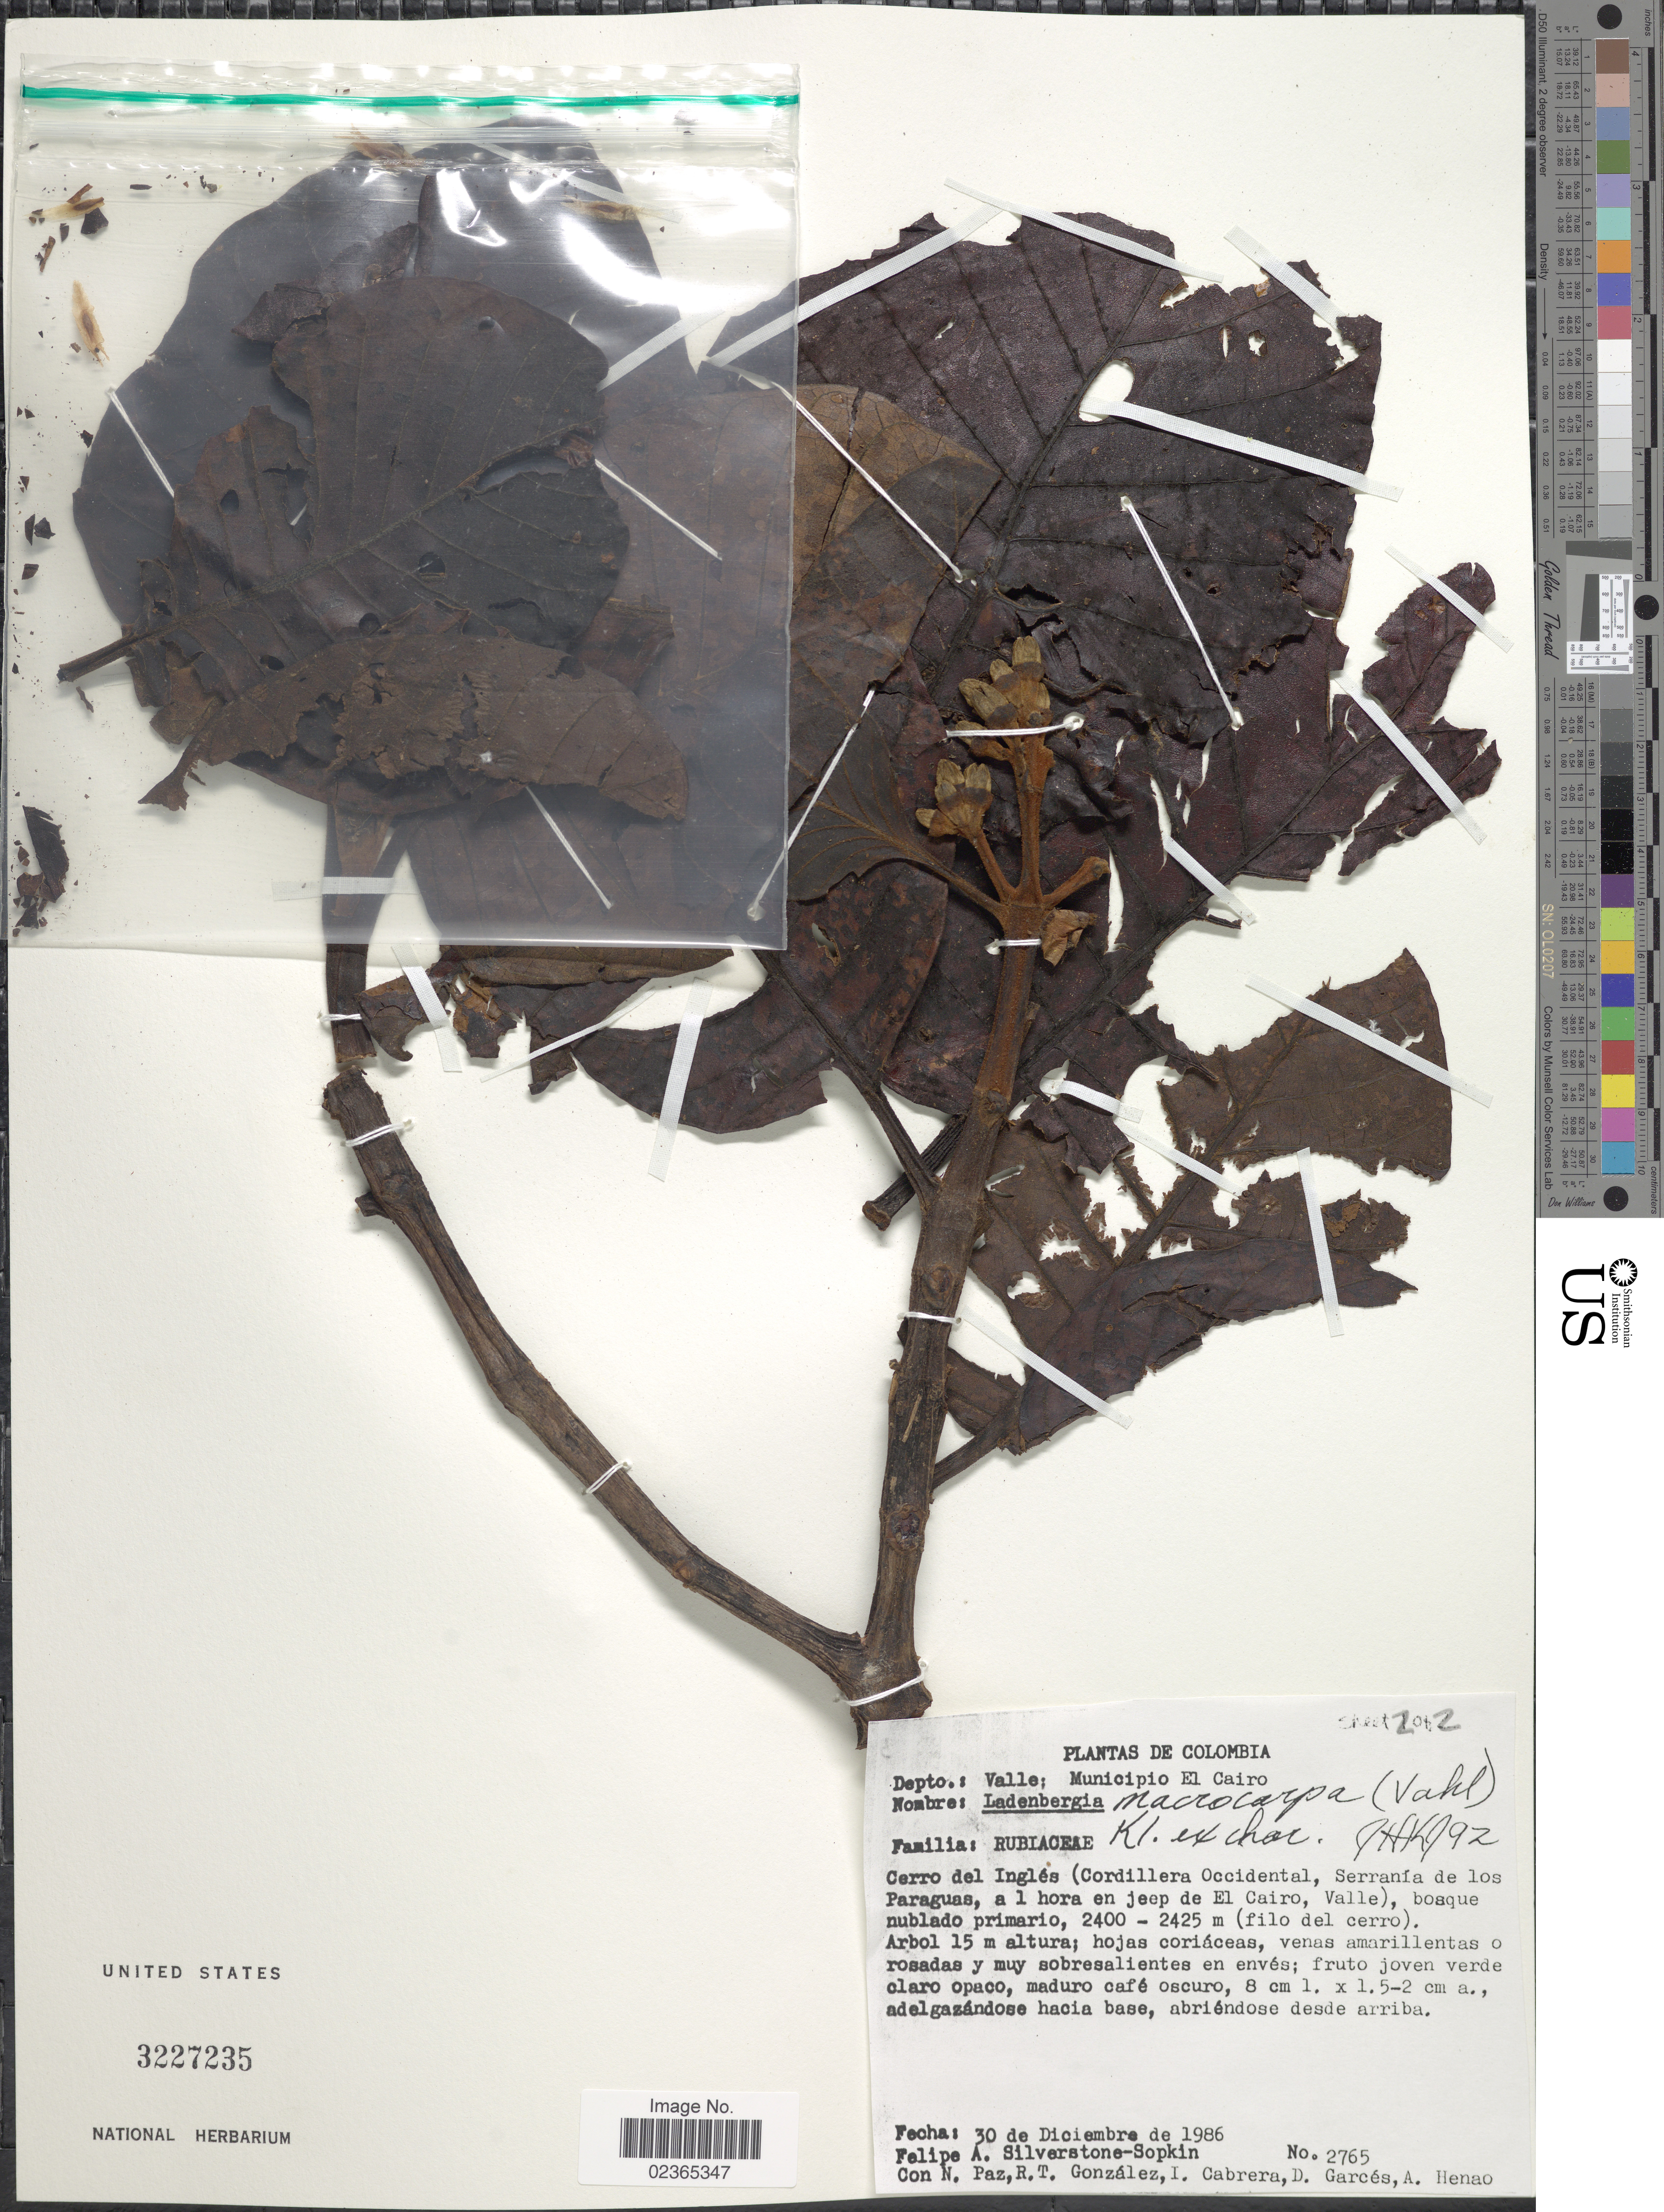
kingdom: Plantae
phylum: Tracheophyta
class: Magnoliopsida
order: Gentianales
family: Rubiaceae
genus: Ladenbergia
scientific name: Ladenbergia macrocarpa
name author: (Vahl) Klotzsch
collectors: P. A. Silverstone-Sopkin, N. Paz, R. Gonzalez, I. Cabrera & et al.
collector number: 2765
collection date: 1986-12-30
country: Colombia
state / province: Valle del Cauca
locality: Depto.: Valle; Municipio El Cairo, Cerro del Ingles (Cordillera Occidental, Serrania de los Paraguas, a 1 hora en jeep de El Cairo, Valle), bosque nublado primario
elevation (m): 2400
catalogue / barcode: US 3227235